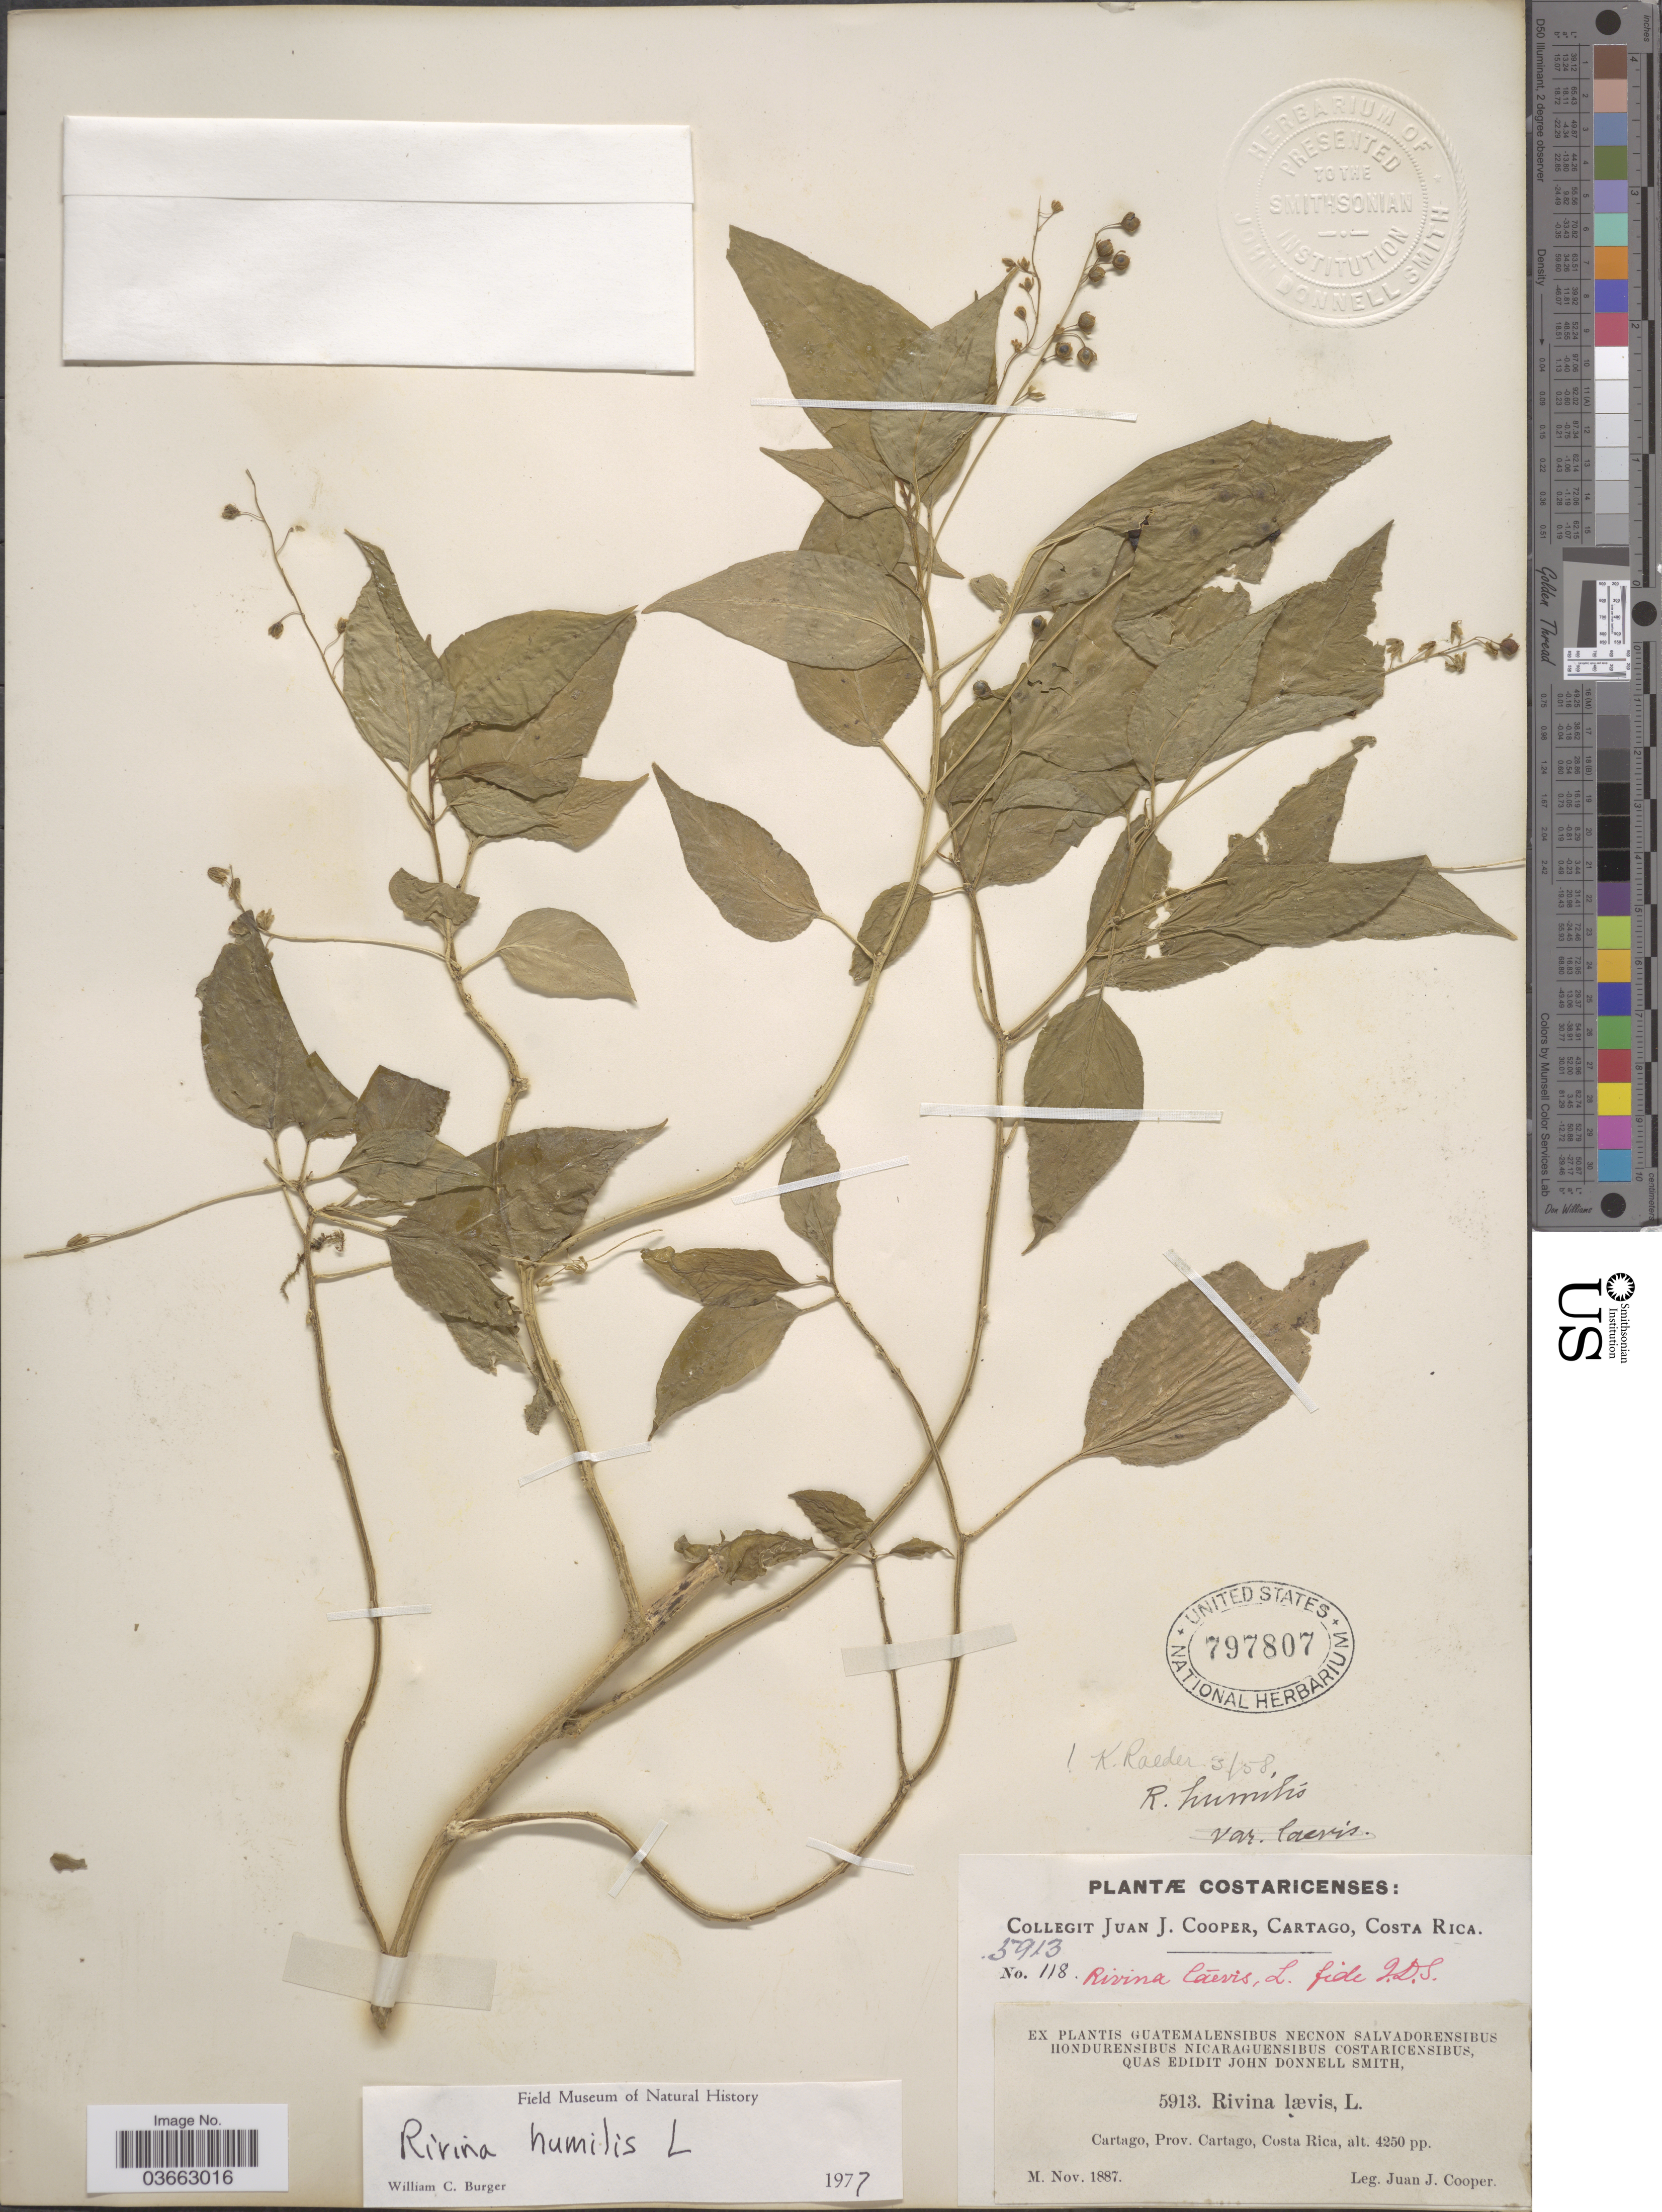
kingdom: Plantae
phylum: Tracheophyta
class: Magnoliopsida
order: Caryophyllales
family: Phytolaccaceae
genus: Rivina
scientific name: Rivina humilis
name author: L.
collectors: J. J. Cooper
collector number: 5913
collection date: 1887-11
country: Costa Rica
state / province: Cartago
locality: Prov. Cartago.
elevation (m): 1295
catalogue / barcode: US 797807